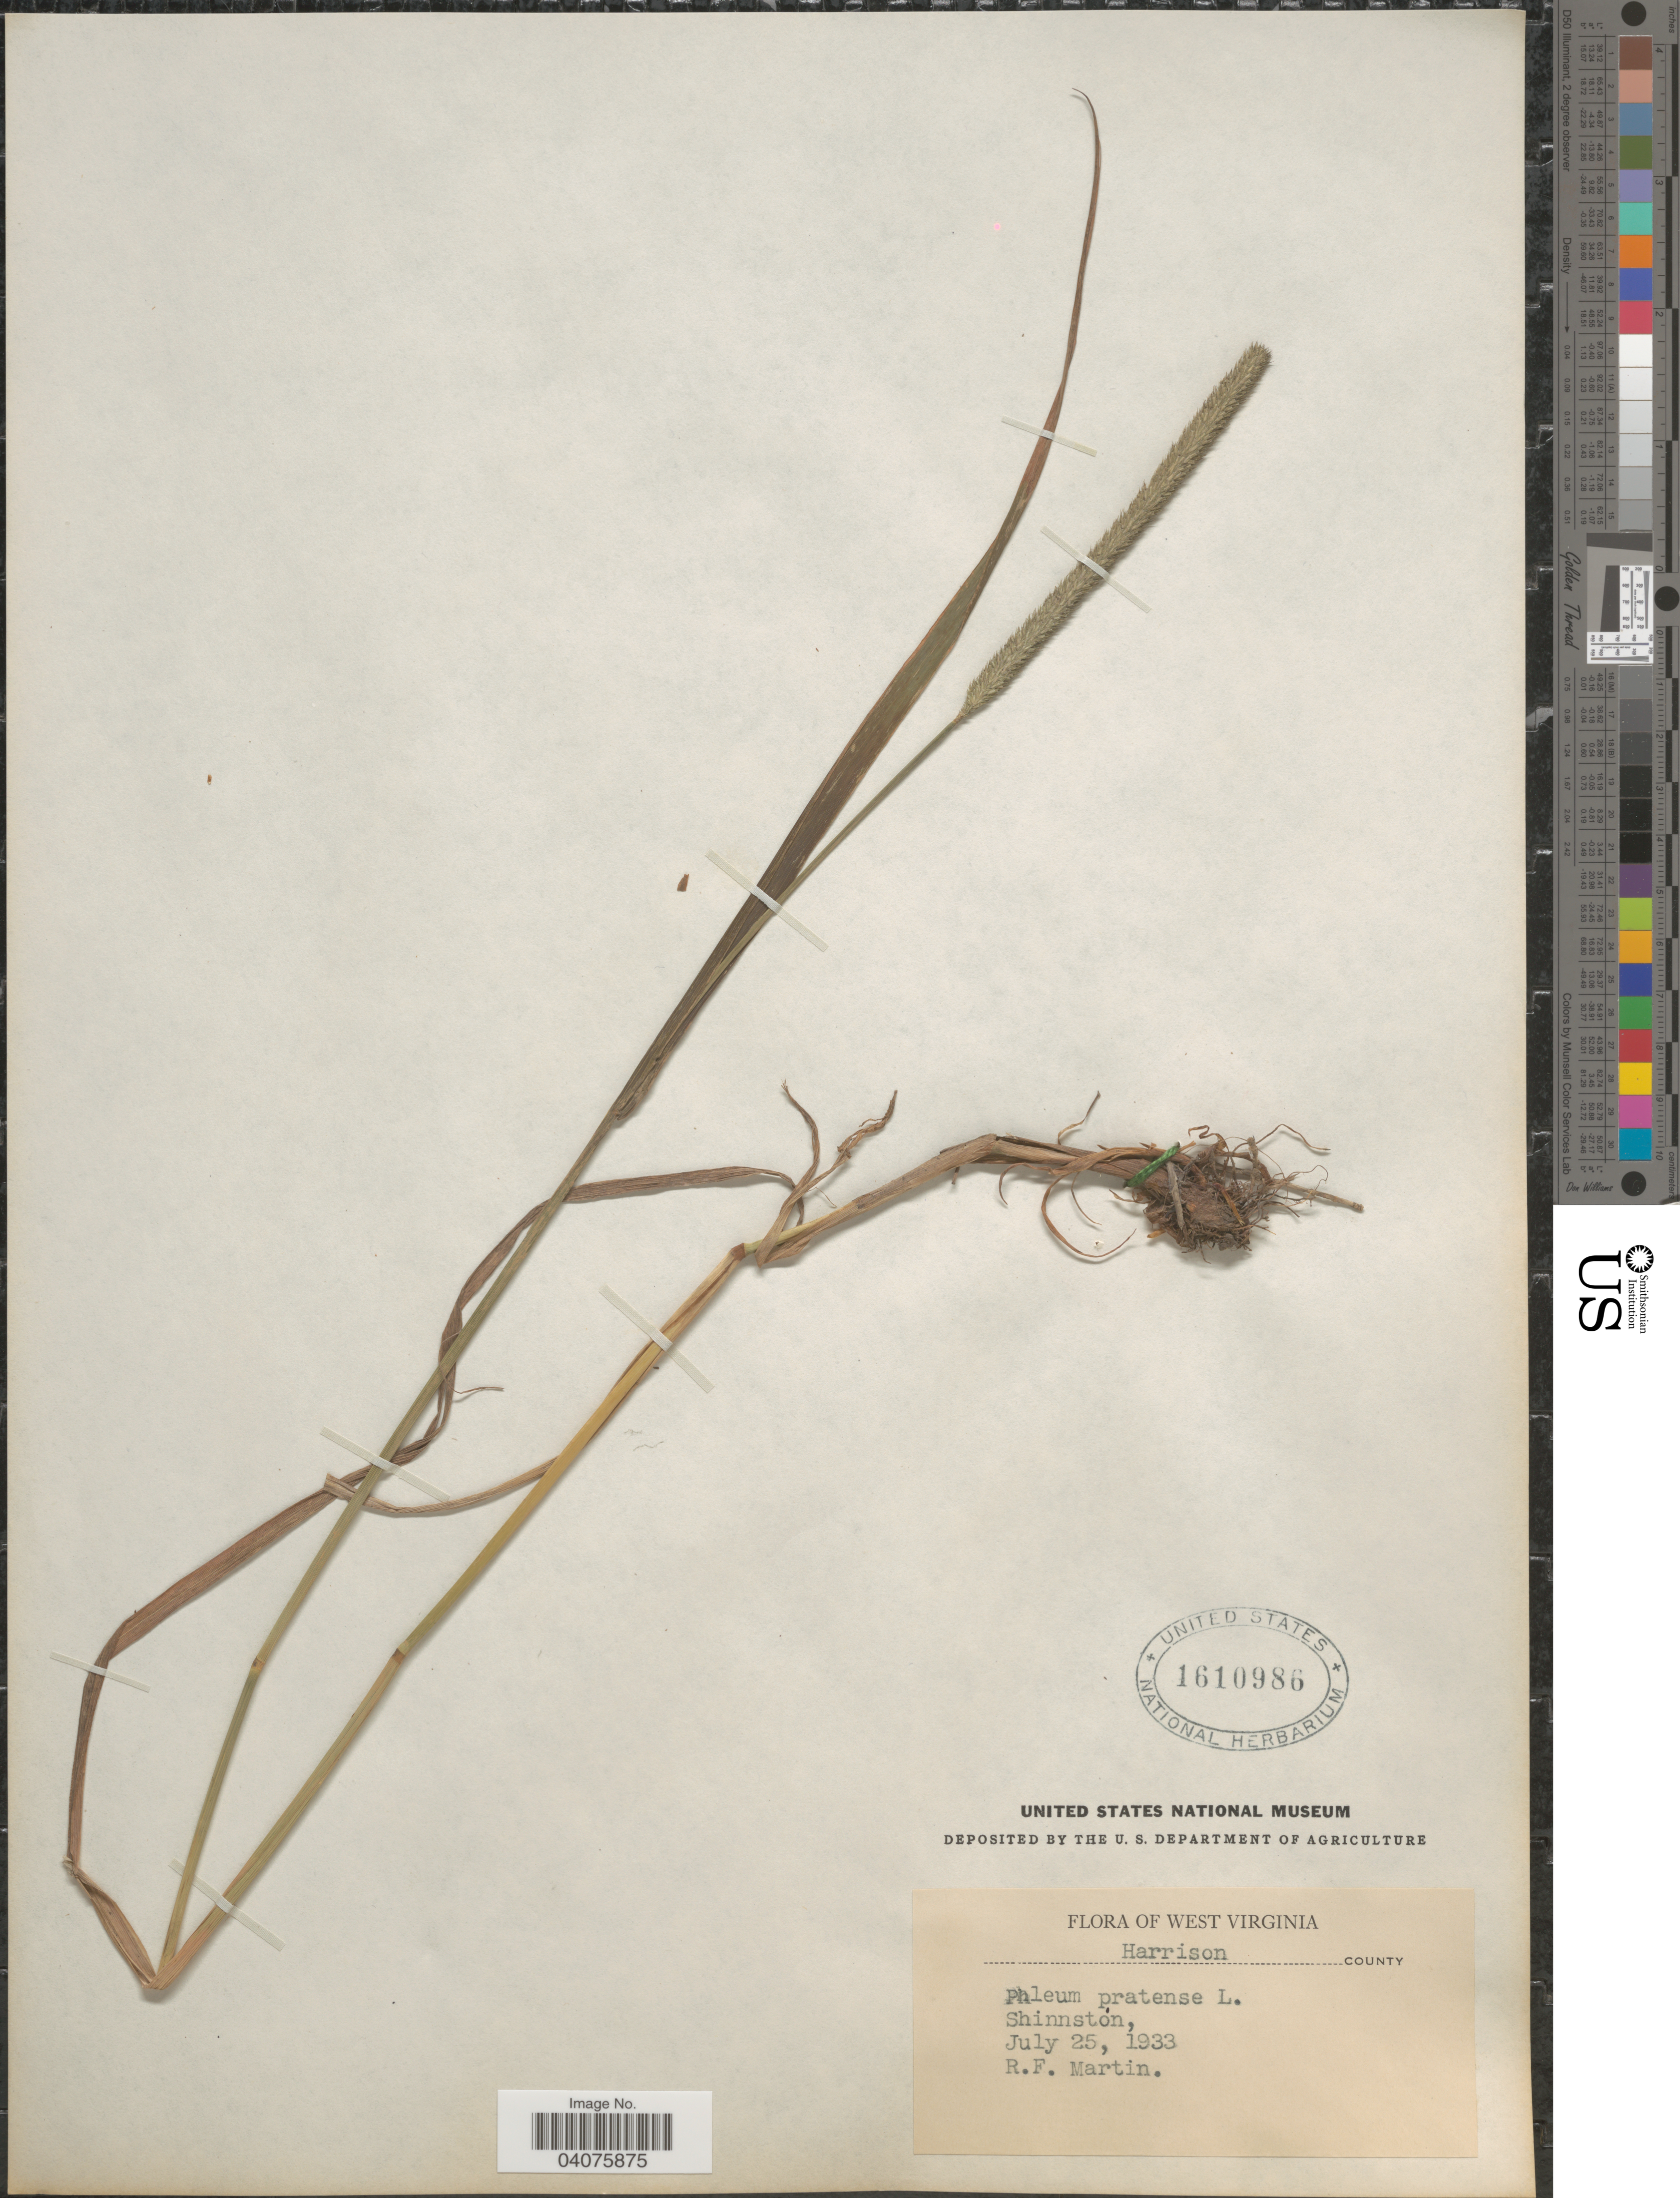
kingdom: Plantae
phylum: Tracheophyta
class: Liliopsida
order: Poales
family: Poaceae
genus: Phleum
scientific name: Phleum pratense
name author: L.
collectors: R. F. Martin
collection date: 1933-07-25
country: United States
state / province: West Virginia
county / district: Harrison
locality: Harrison County. Shinnston.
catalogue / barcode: US 1610986